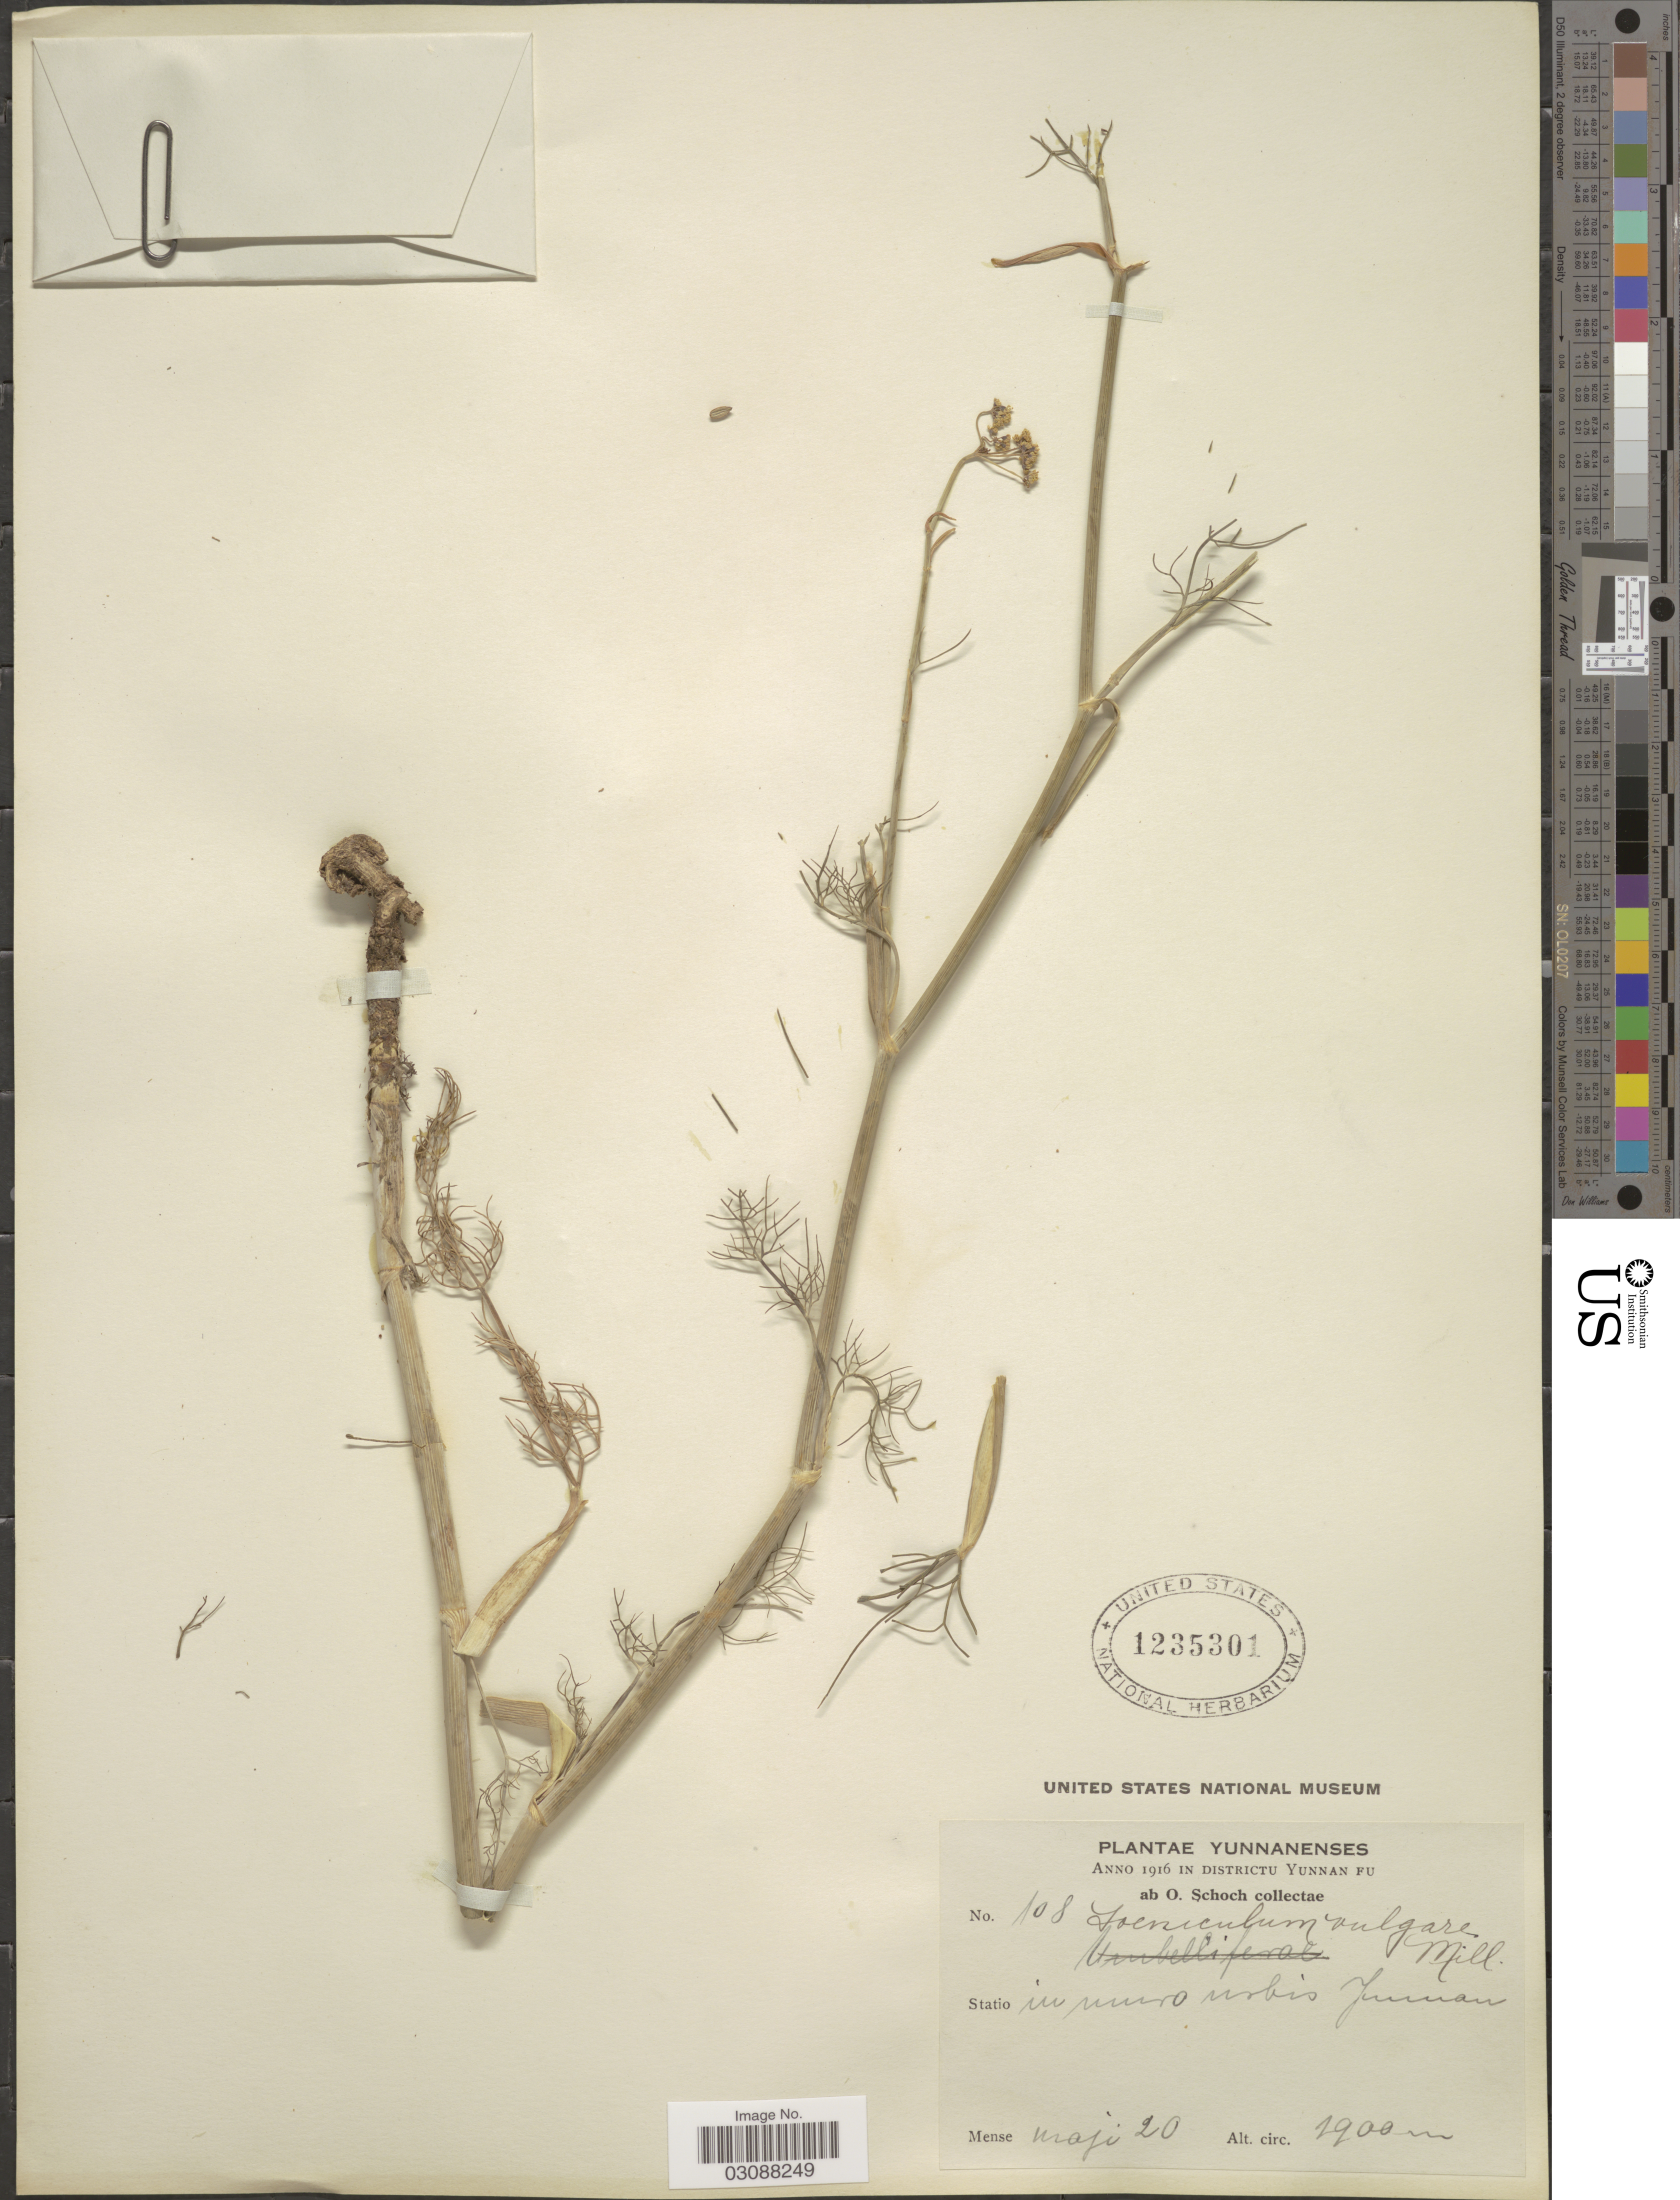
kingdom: Plantae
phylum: Tracheophyta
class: Magnoliopsida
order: Apiales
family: Apiaceae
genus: Foeniculum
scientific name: Foeniculum vulgare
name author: Mill.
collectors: O. Schoch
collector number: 108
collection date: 1916-05-20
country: China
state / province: Yunnan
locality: In Districtu Yunnan Fu. Statio in muro urbis Yunnan.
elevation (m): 2900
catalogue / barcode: US 1235301